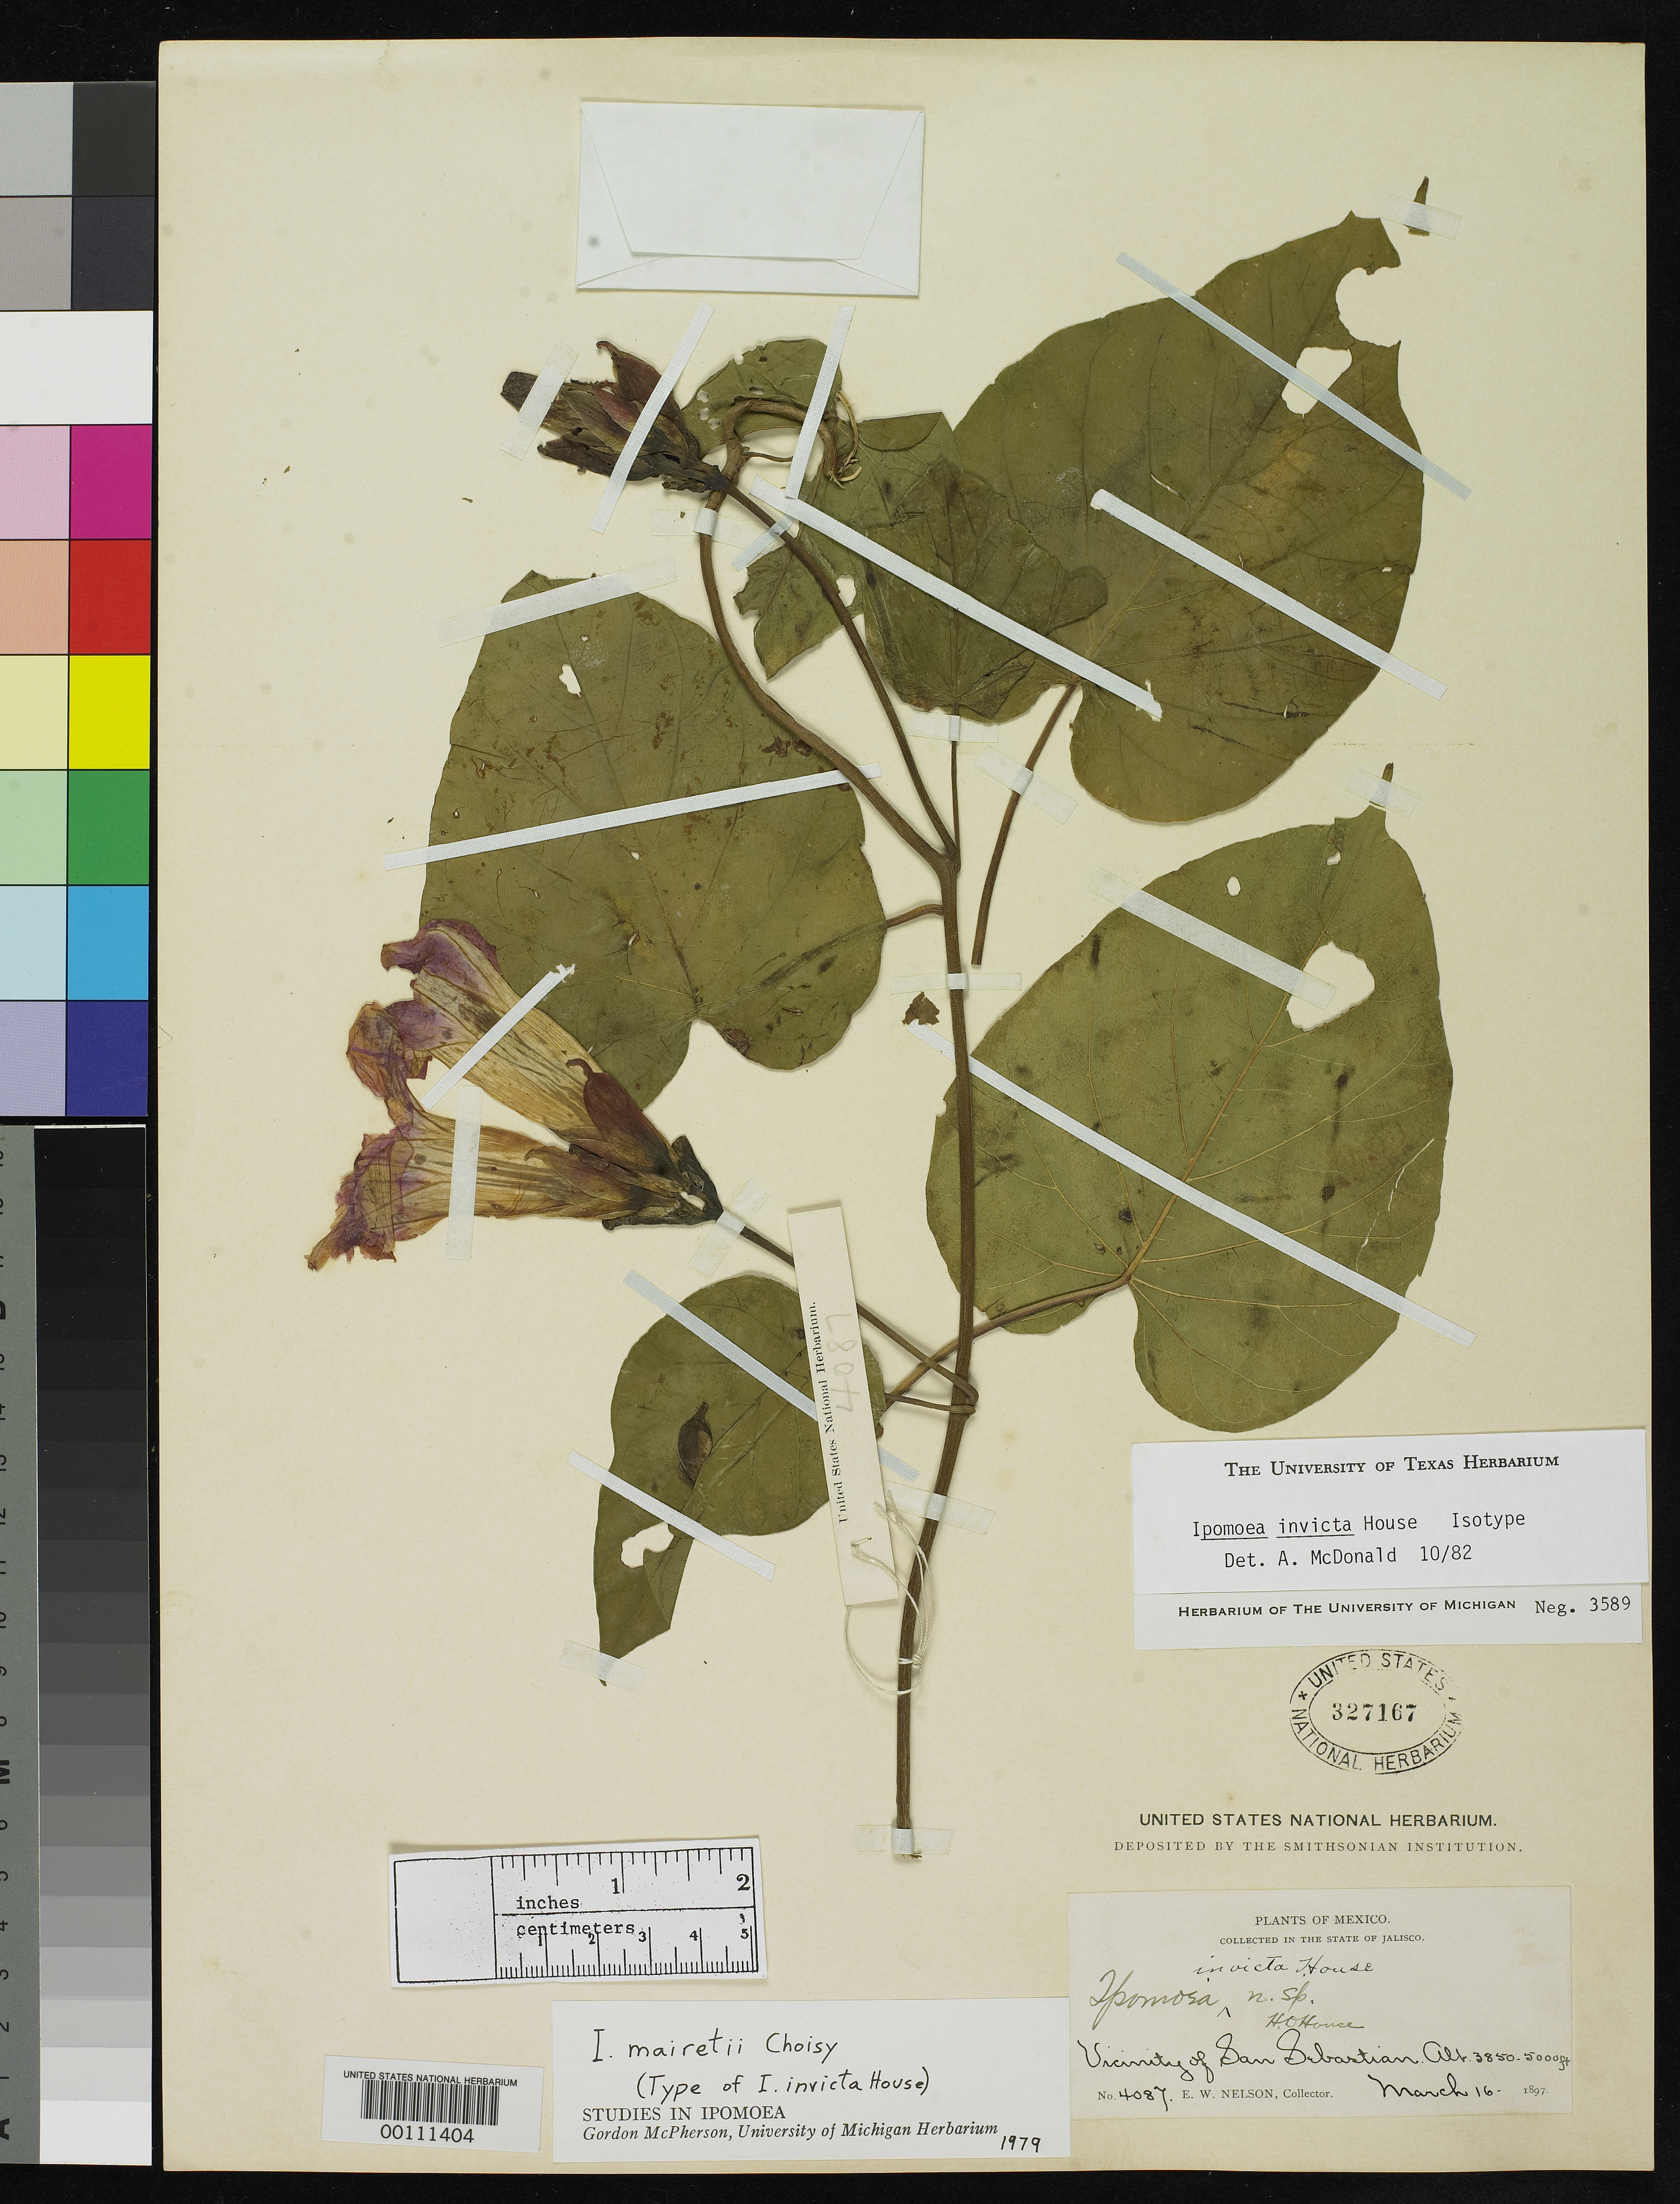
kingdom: Plantae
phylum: Tracheophyta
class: Magnoliopsida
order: Solanales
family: Convolvulaceae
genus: Ipomoea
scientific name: Ipomoea invicta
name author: House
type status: Holotype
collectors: E. W. Nelson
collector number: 4087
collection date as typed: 16 Mar 1897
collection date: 1897-03-16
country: Mexico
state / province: Jalisco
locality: Vicinity of San Sebastian.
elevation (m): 1173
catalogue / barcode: US 327167